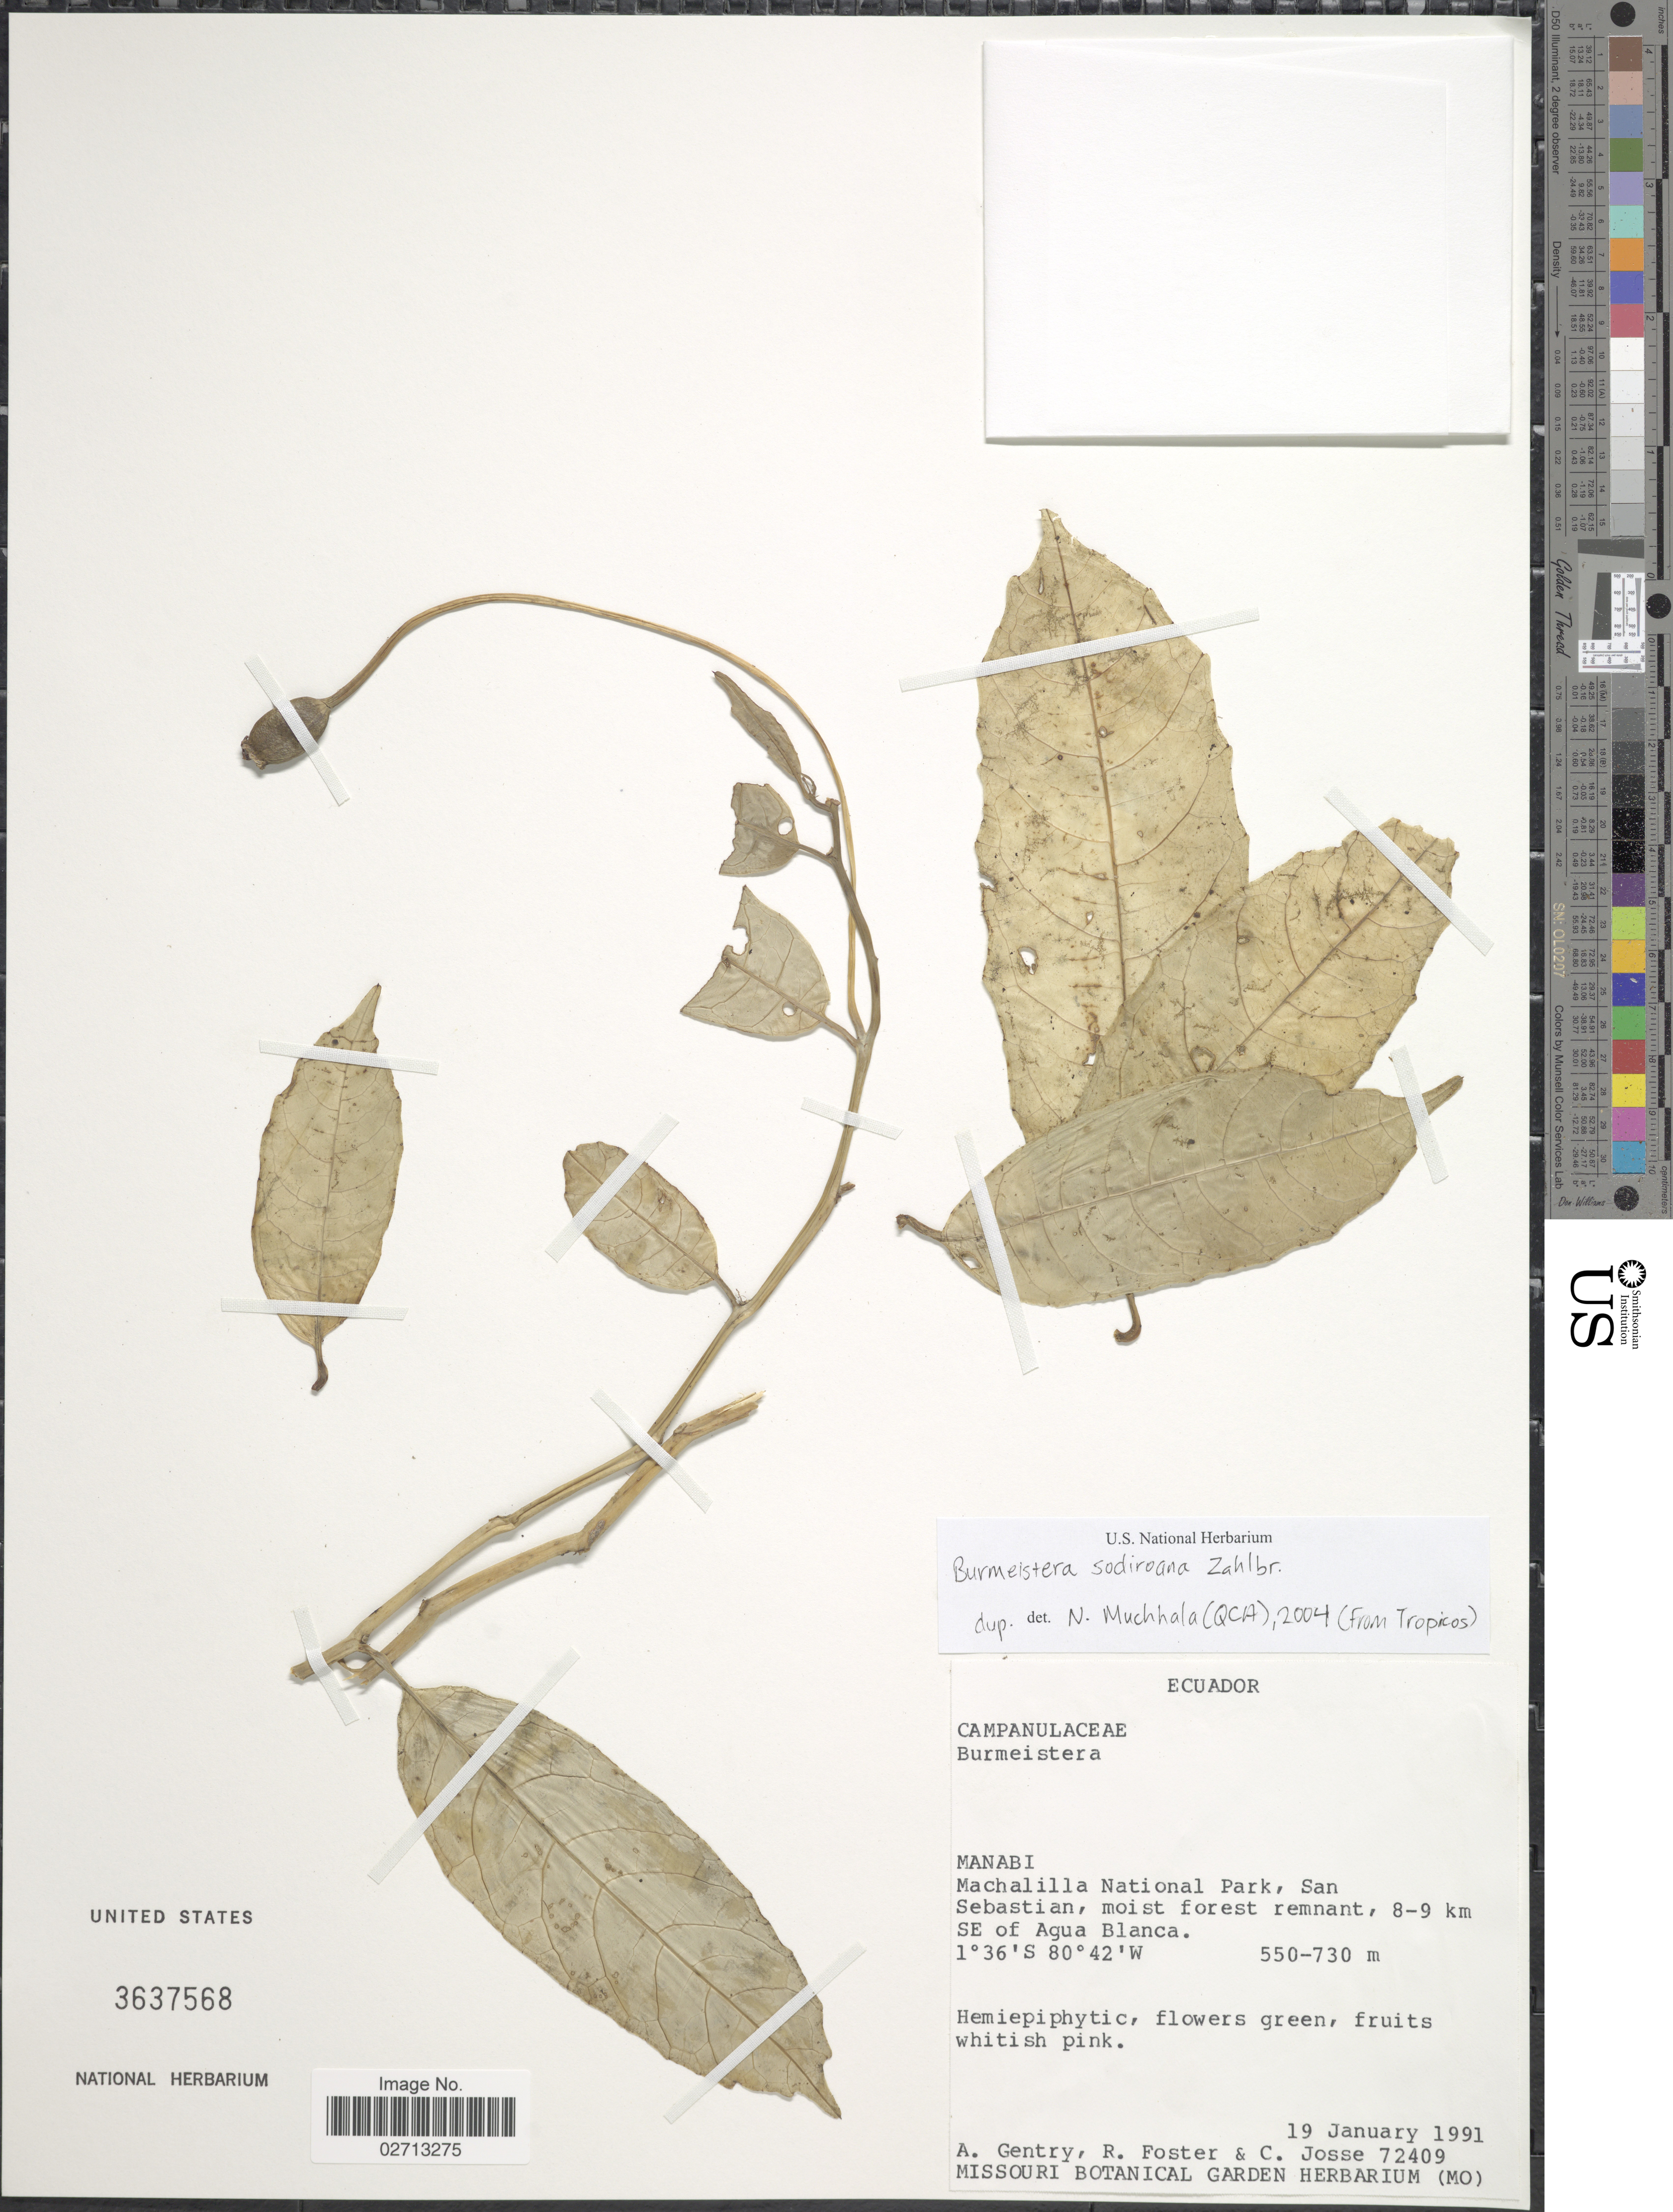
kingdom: Plantae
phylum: Tracheophyta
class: Magnoliopsida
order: Asterales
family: Campanulaceae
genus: Burmeistera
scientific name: Burmeistera sodiroana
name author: Zahlbr.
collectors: A. H. Gentry, R. Foster & C. Josse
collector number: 72409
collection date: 1991-01-19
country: Ecuador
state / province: Manabí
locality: Machalilla National Park, San Sebastian, 8-9 km SE of Agua Blanca.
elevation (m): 550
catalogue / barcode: US 3637568